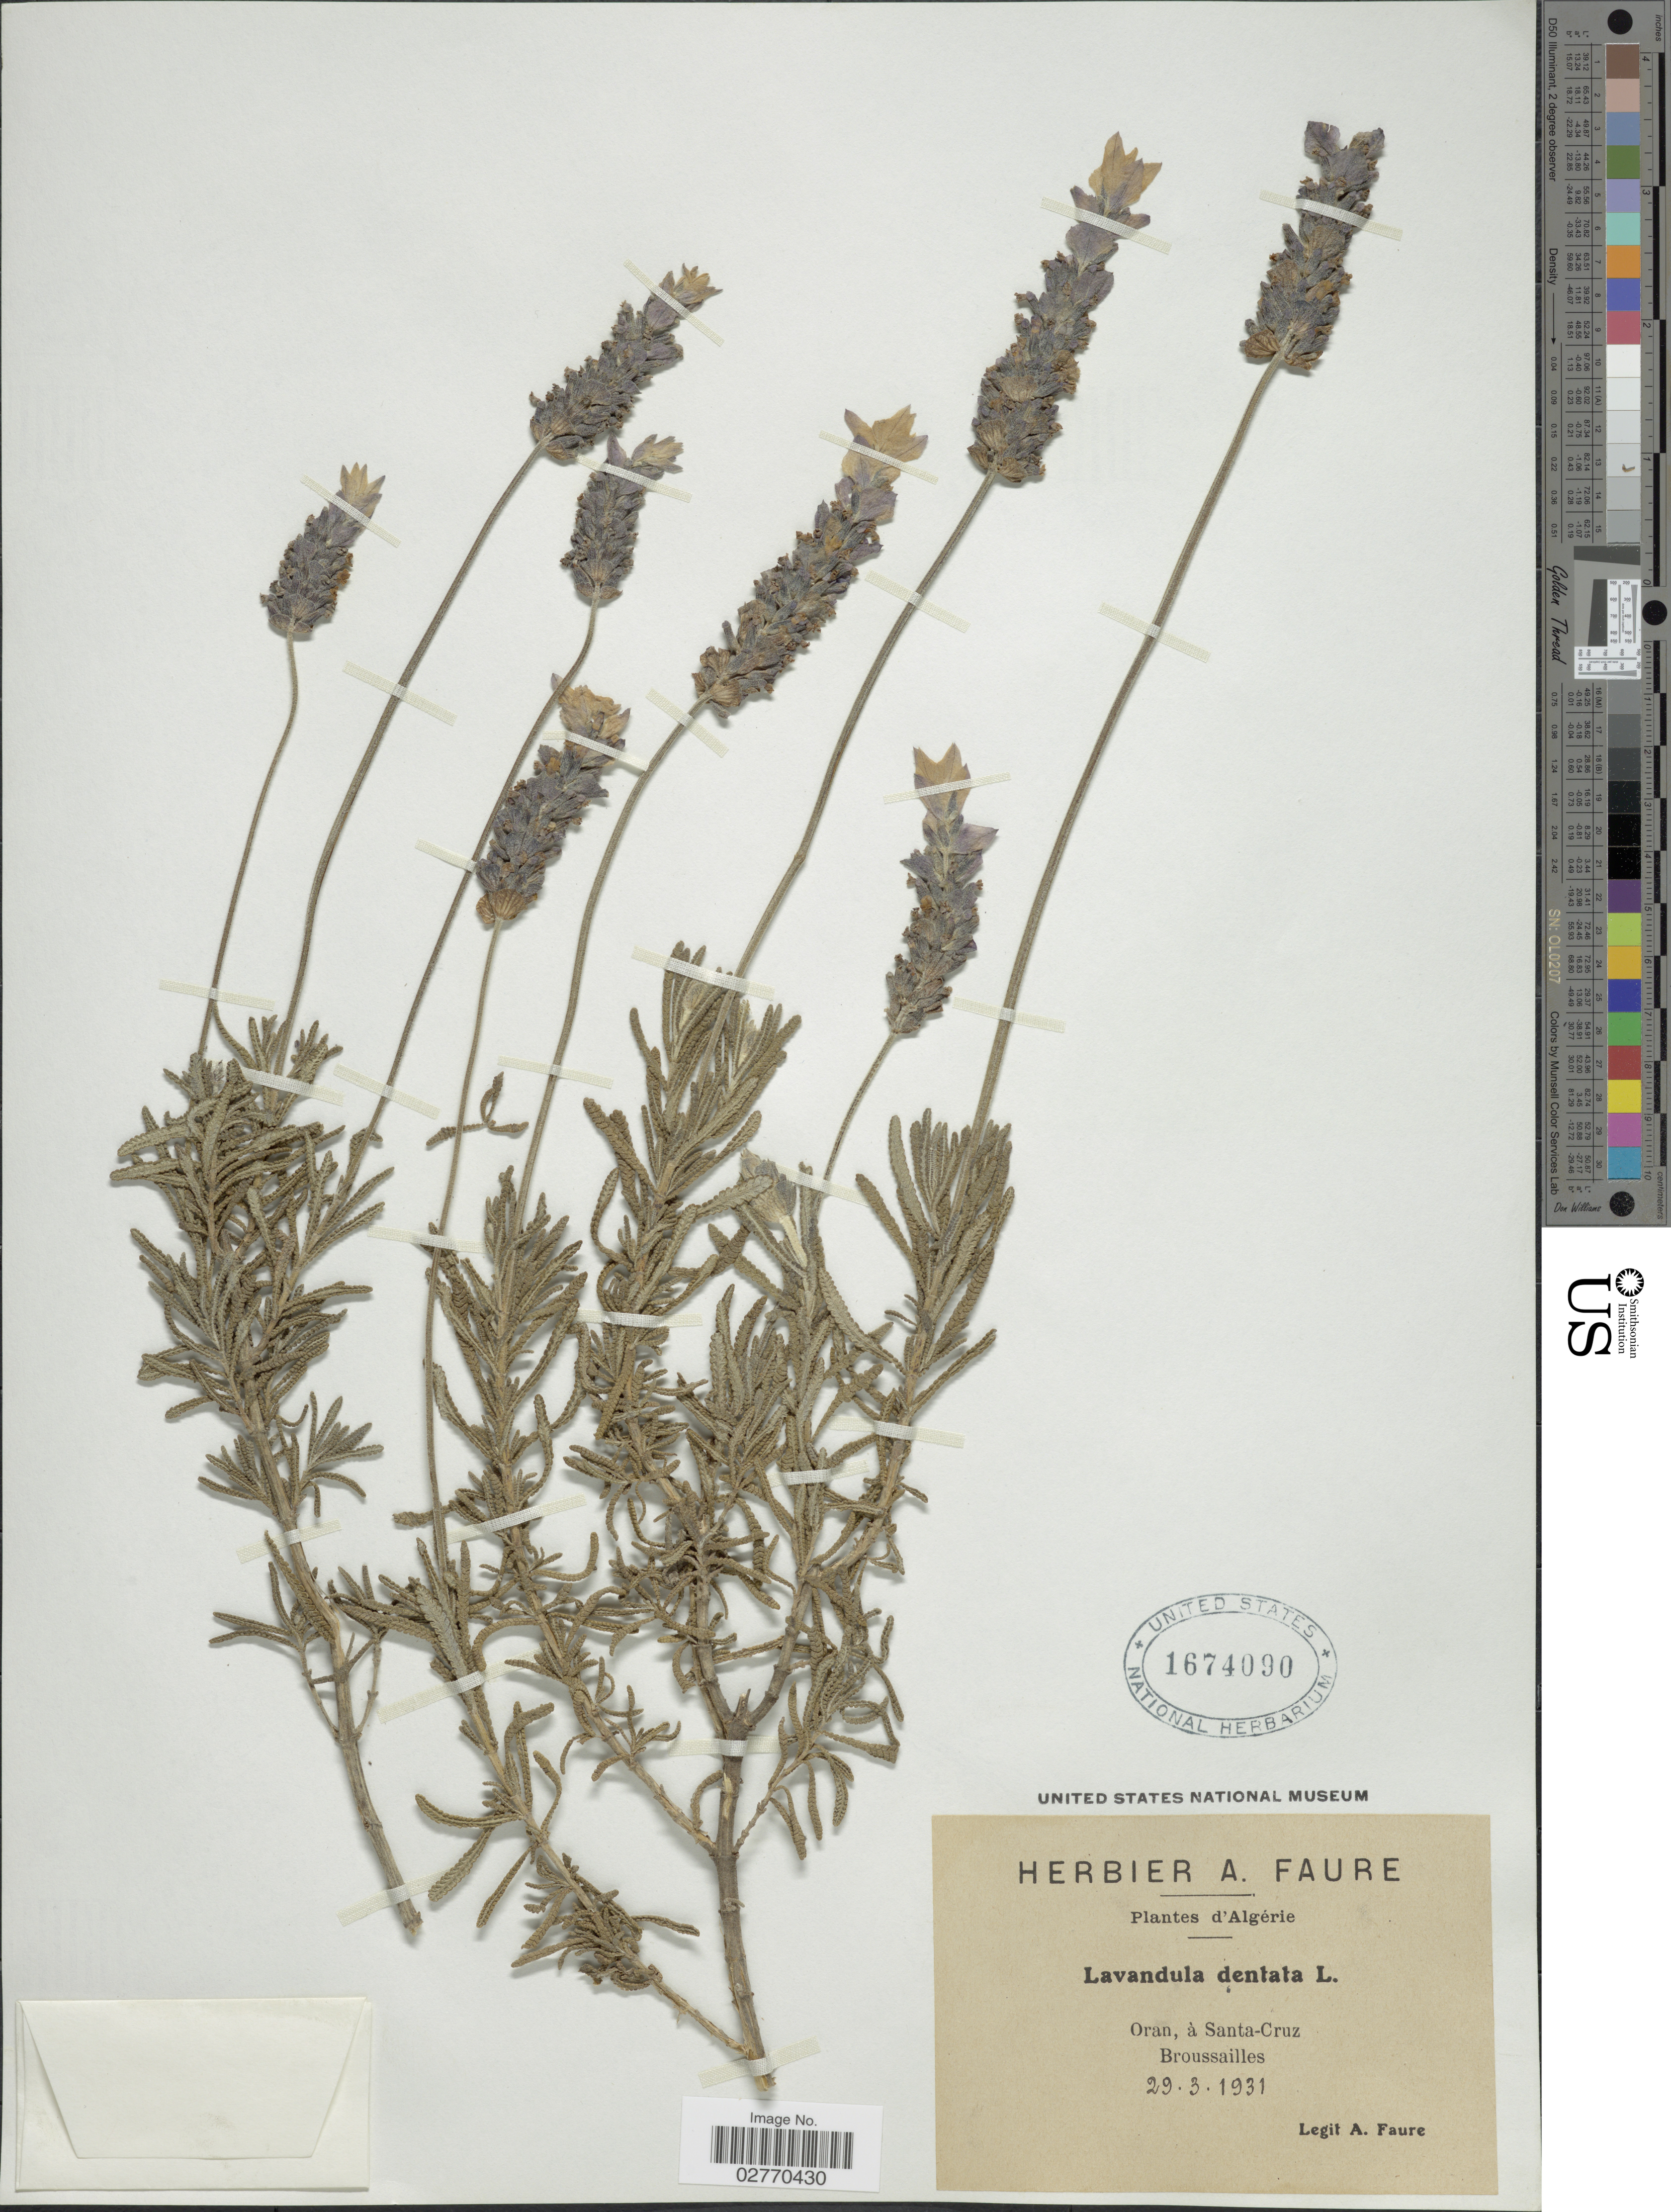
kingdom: Plantae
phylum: Tracheophyta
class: Magnoliopsida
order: Lamiales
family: Lamiaceae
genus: Lavandula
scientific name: Lavandula dentata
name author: L.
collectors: A. Faure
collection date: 1931-03-29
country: Algeria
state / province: Oran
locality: À Santa-Cruz.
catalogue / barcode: US 1674090